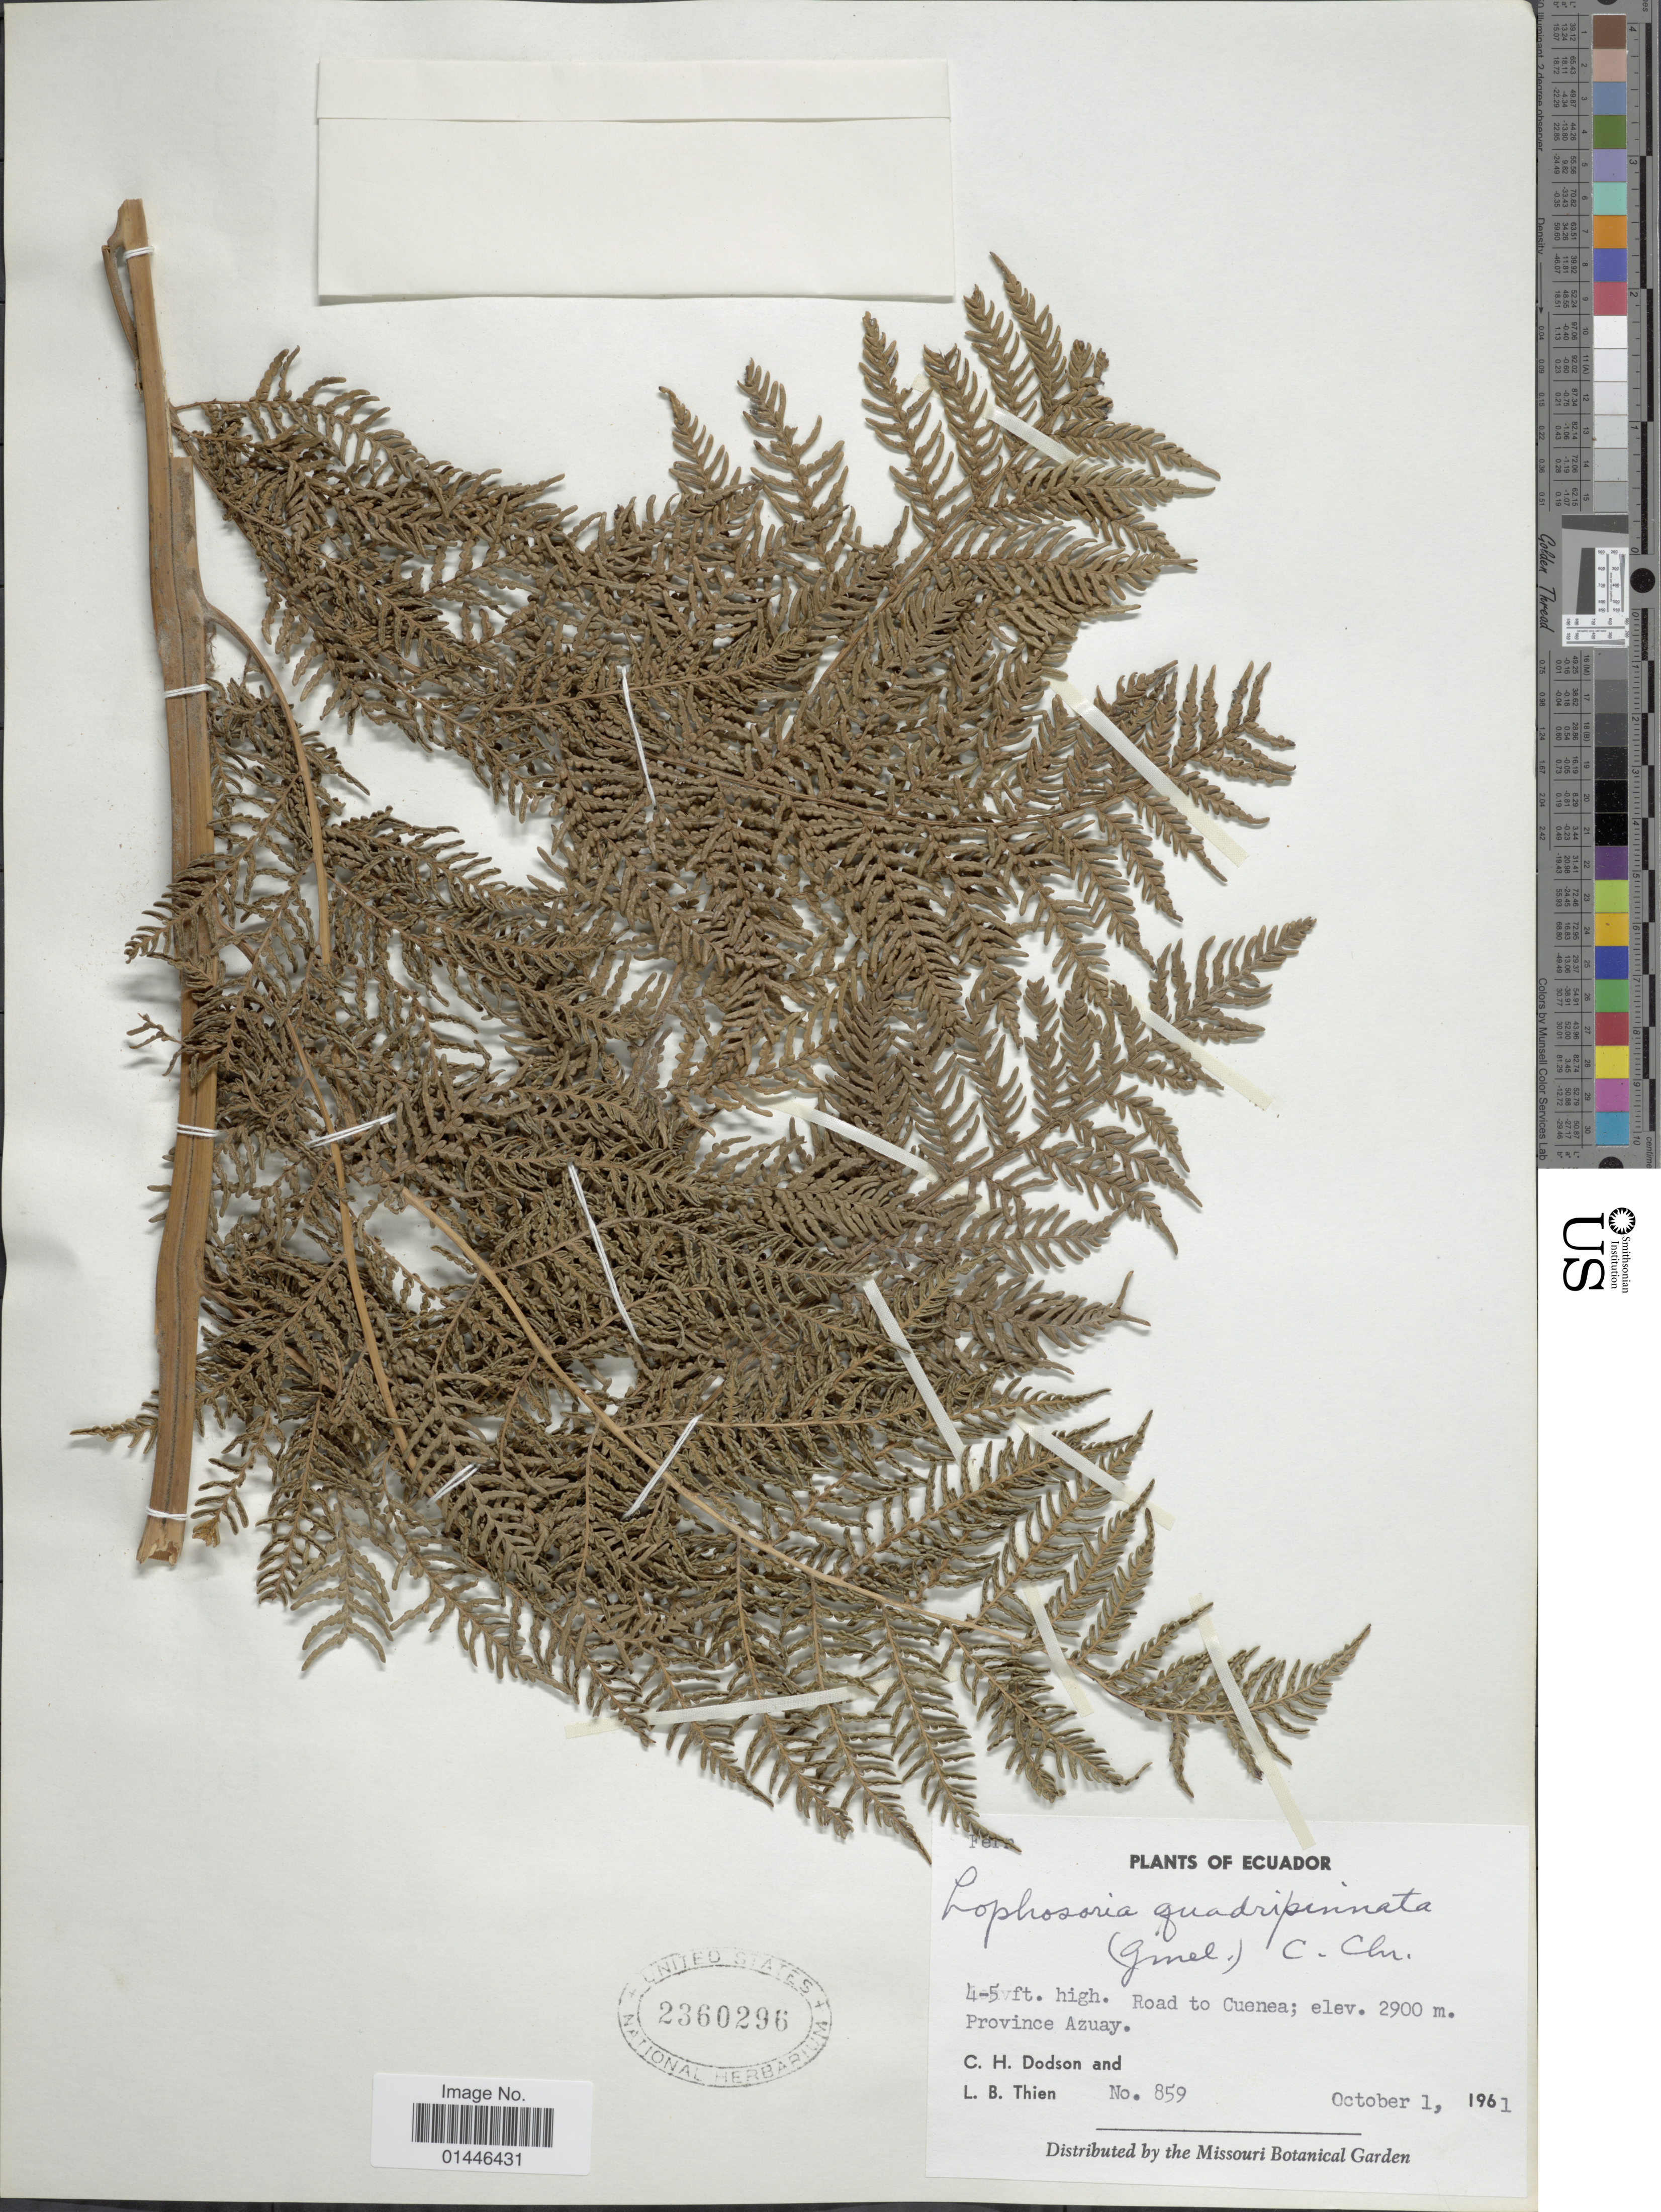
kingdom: Plantae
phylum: Tracheophyta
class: Polypodiopsida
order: Cyatheales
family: Dicksoniaceae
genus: Lophosoria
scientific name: Lophosoria quadripinnata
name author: (J.F. Gmel.) C. Chr.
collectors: C. H. Dodson & L. Thien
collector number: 859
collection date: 1961-10-01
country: Ecuador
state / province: Azuay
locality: Road to Cuenea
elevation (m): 2900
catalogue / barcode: US 2360296